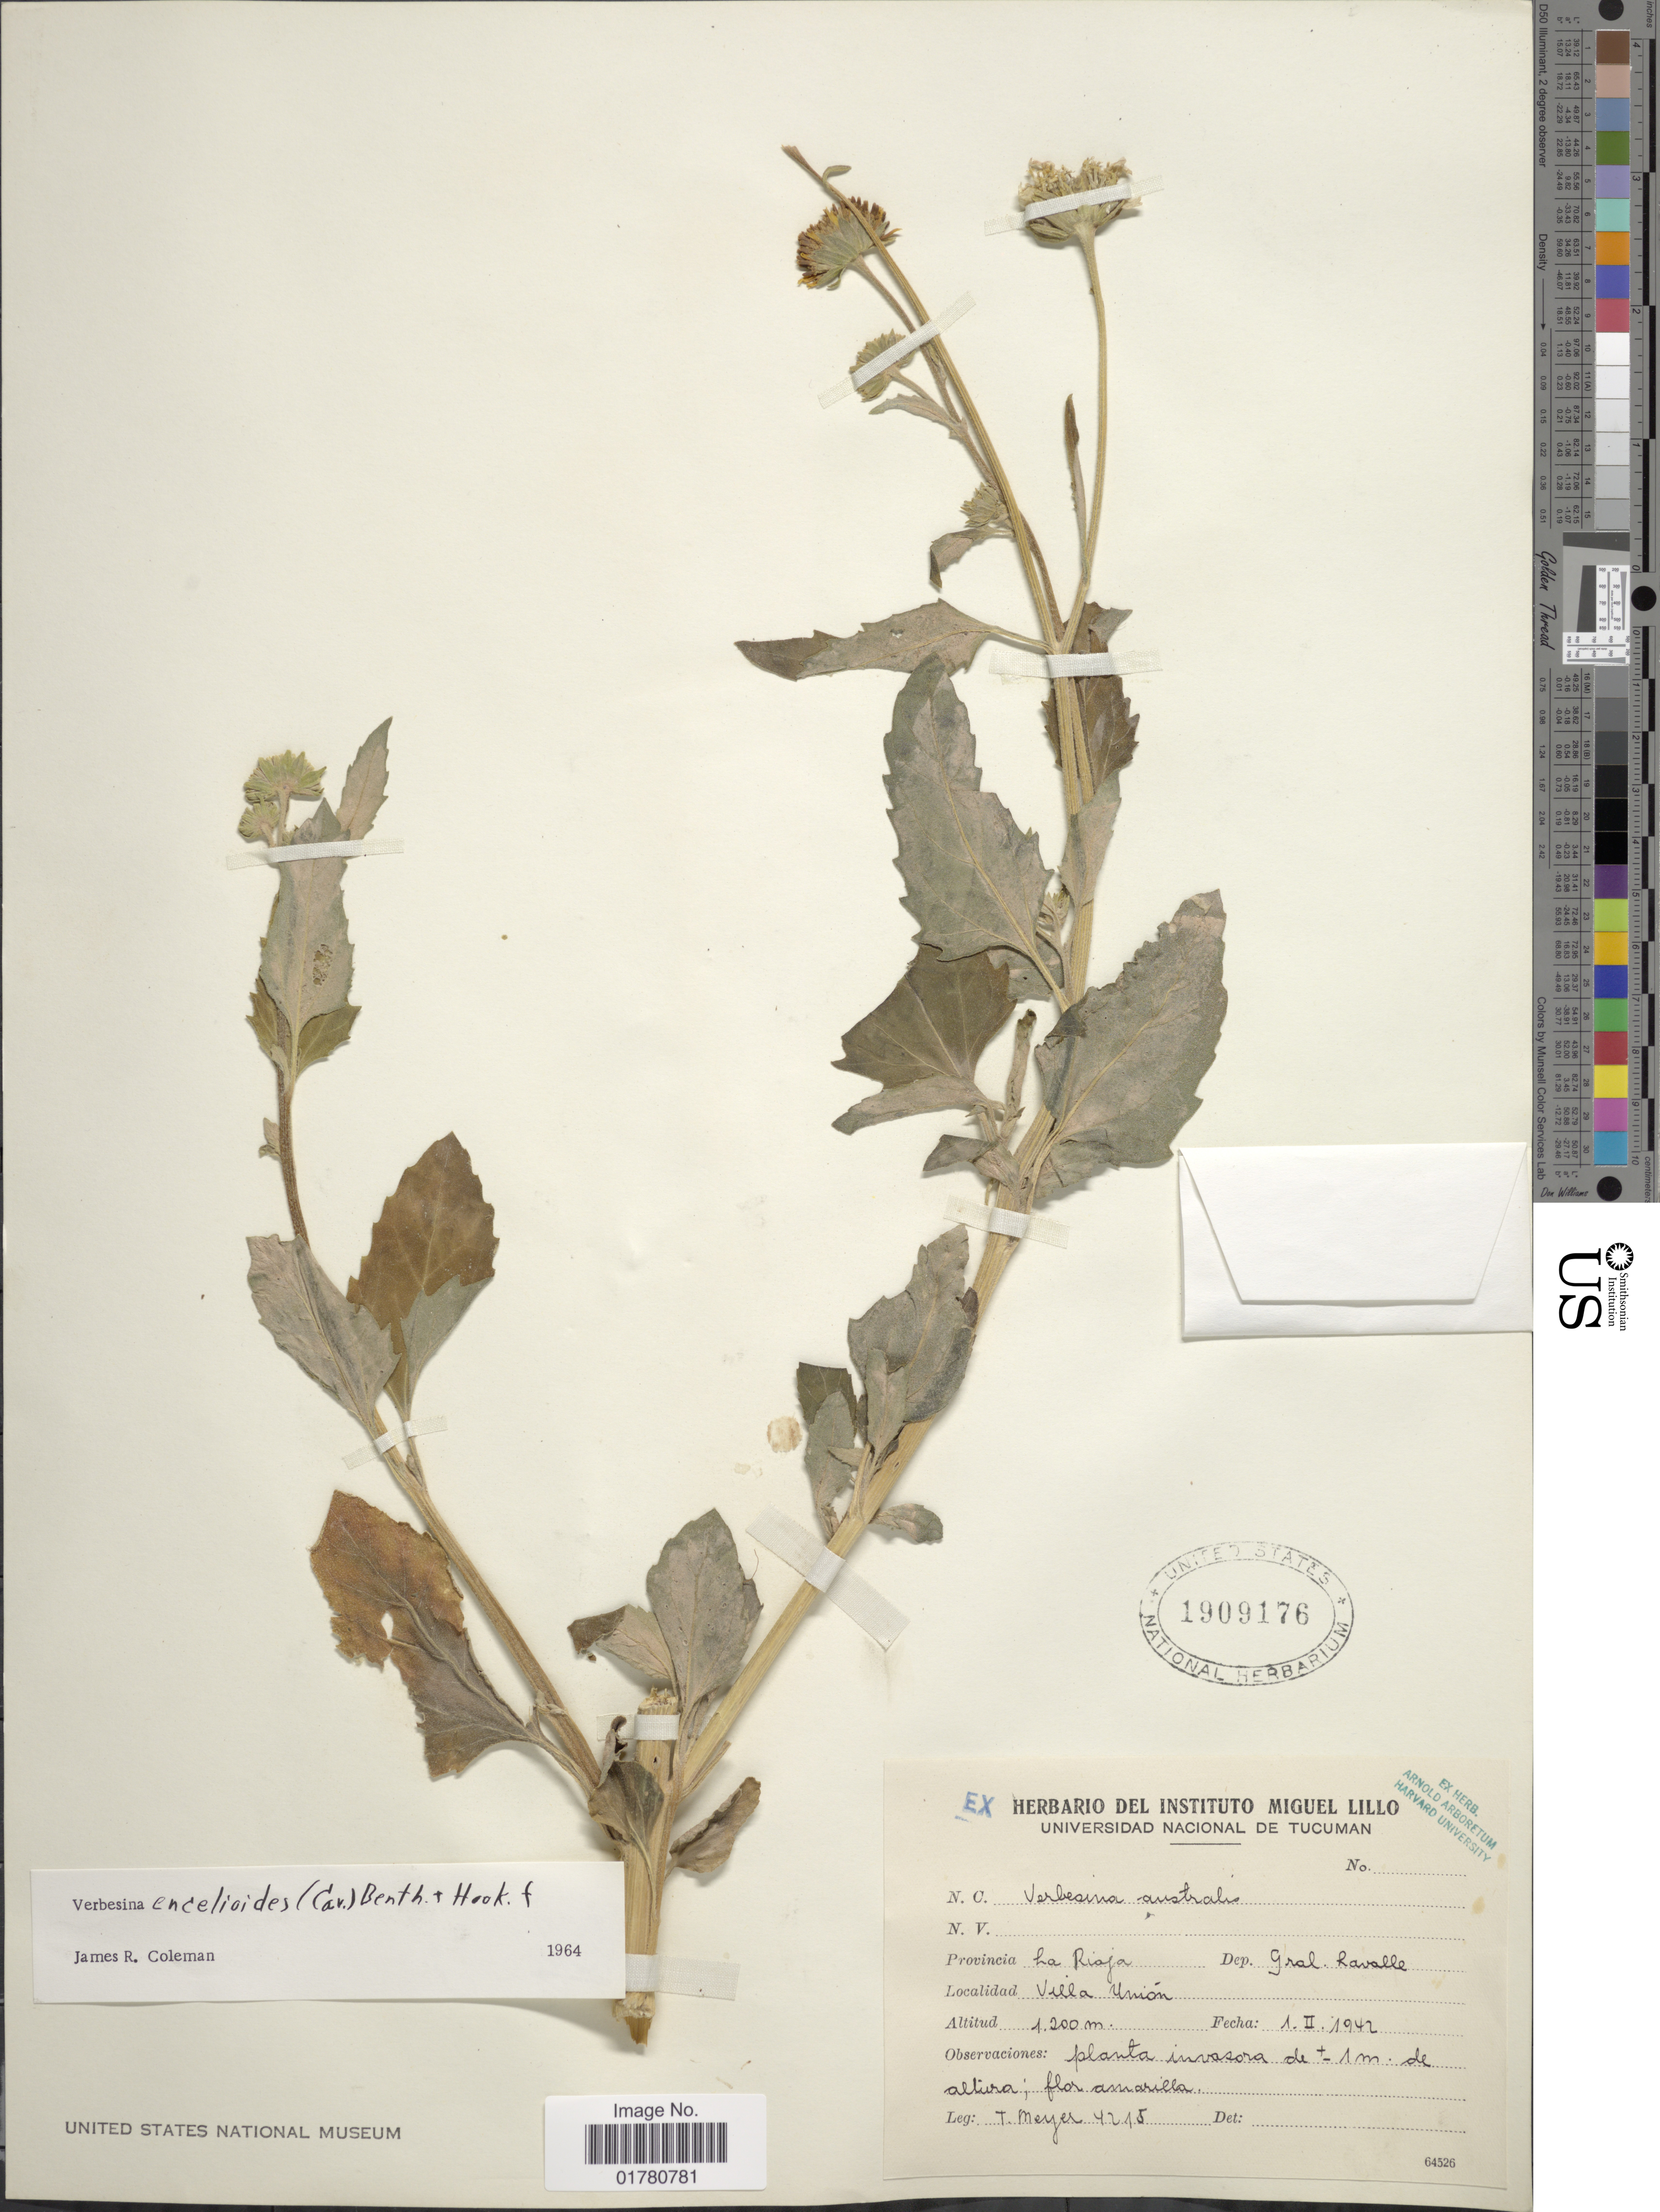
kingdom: Plantae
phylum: Tracheophyta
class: Magnoliopsida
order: Asterales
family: Asteraceae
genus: Verbesina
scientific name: Verbesina encelioides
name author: (Cav.) Benth. & Hook. ex A. Gray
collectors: T. Meyer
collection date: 1942-02-01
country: Argentina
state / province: La Rioja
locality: Dep. Gral. Lavalle, Villa Unión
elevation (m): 1200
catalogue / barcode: US 1909176